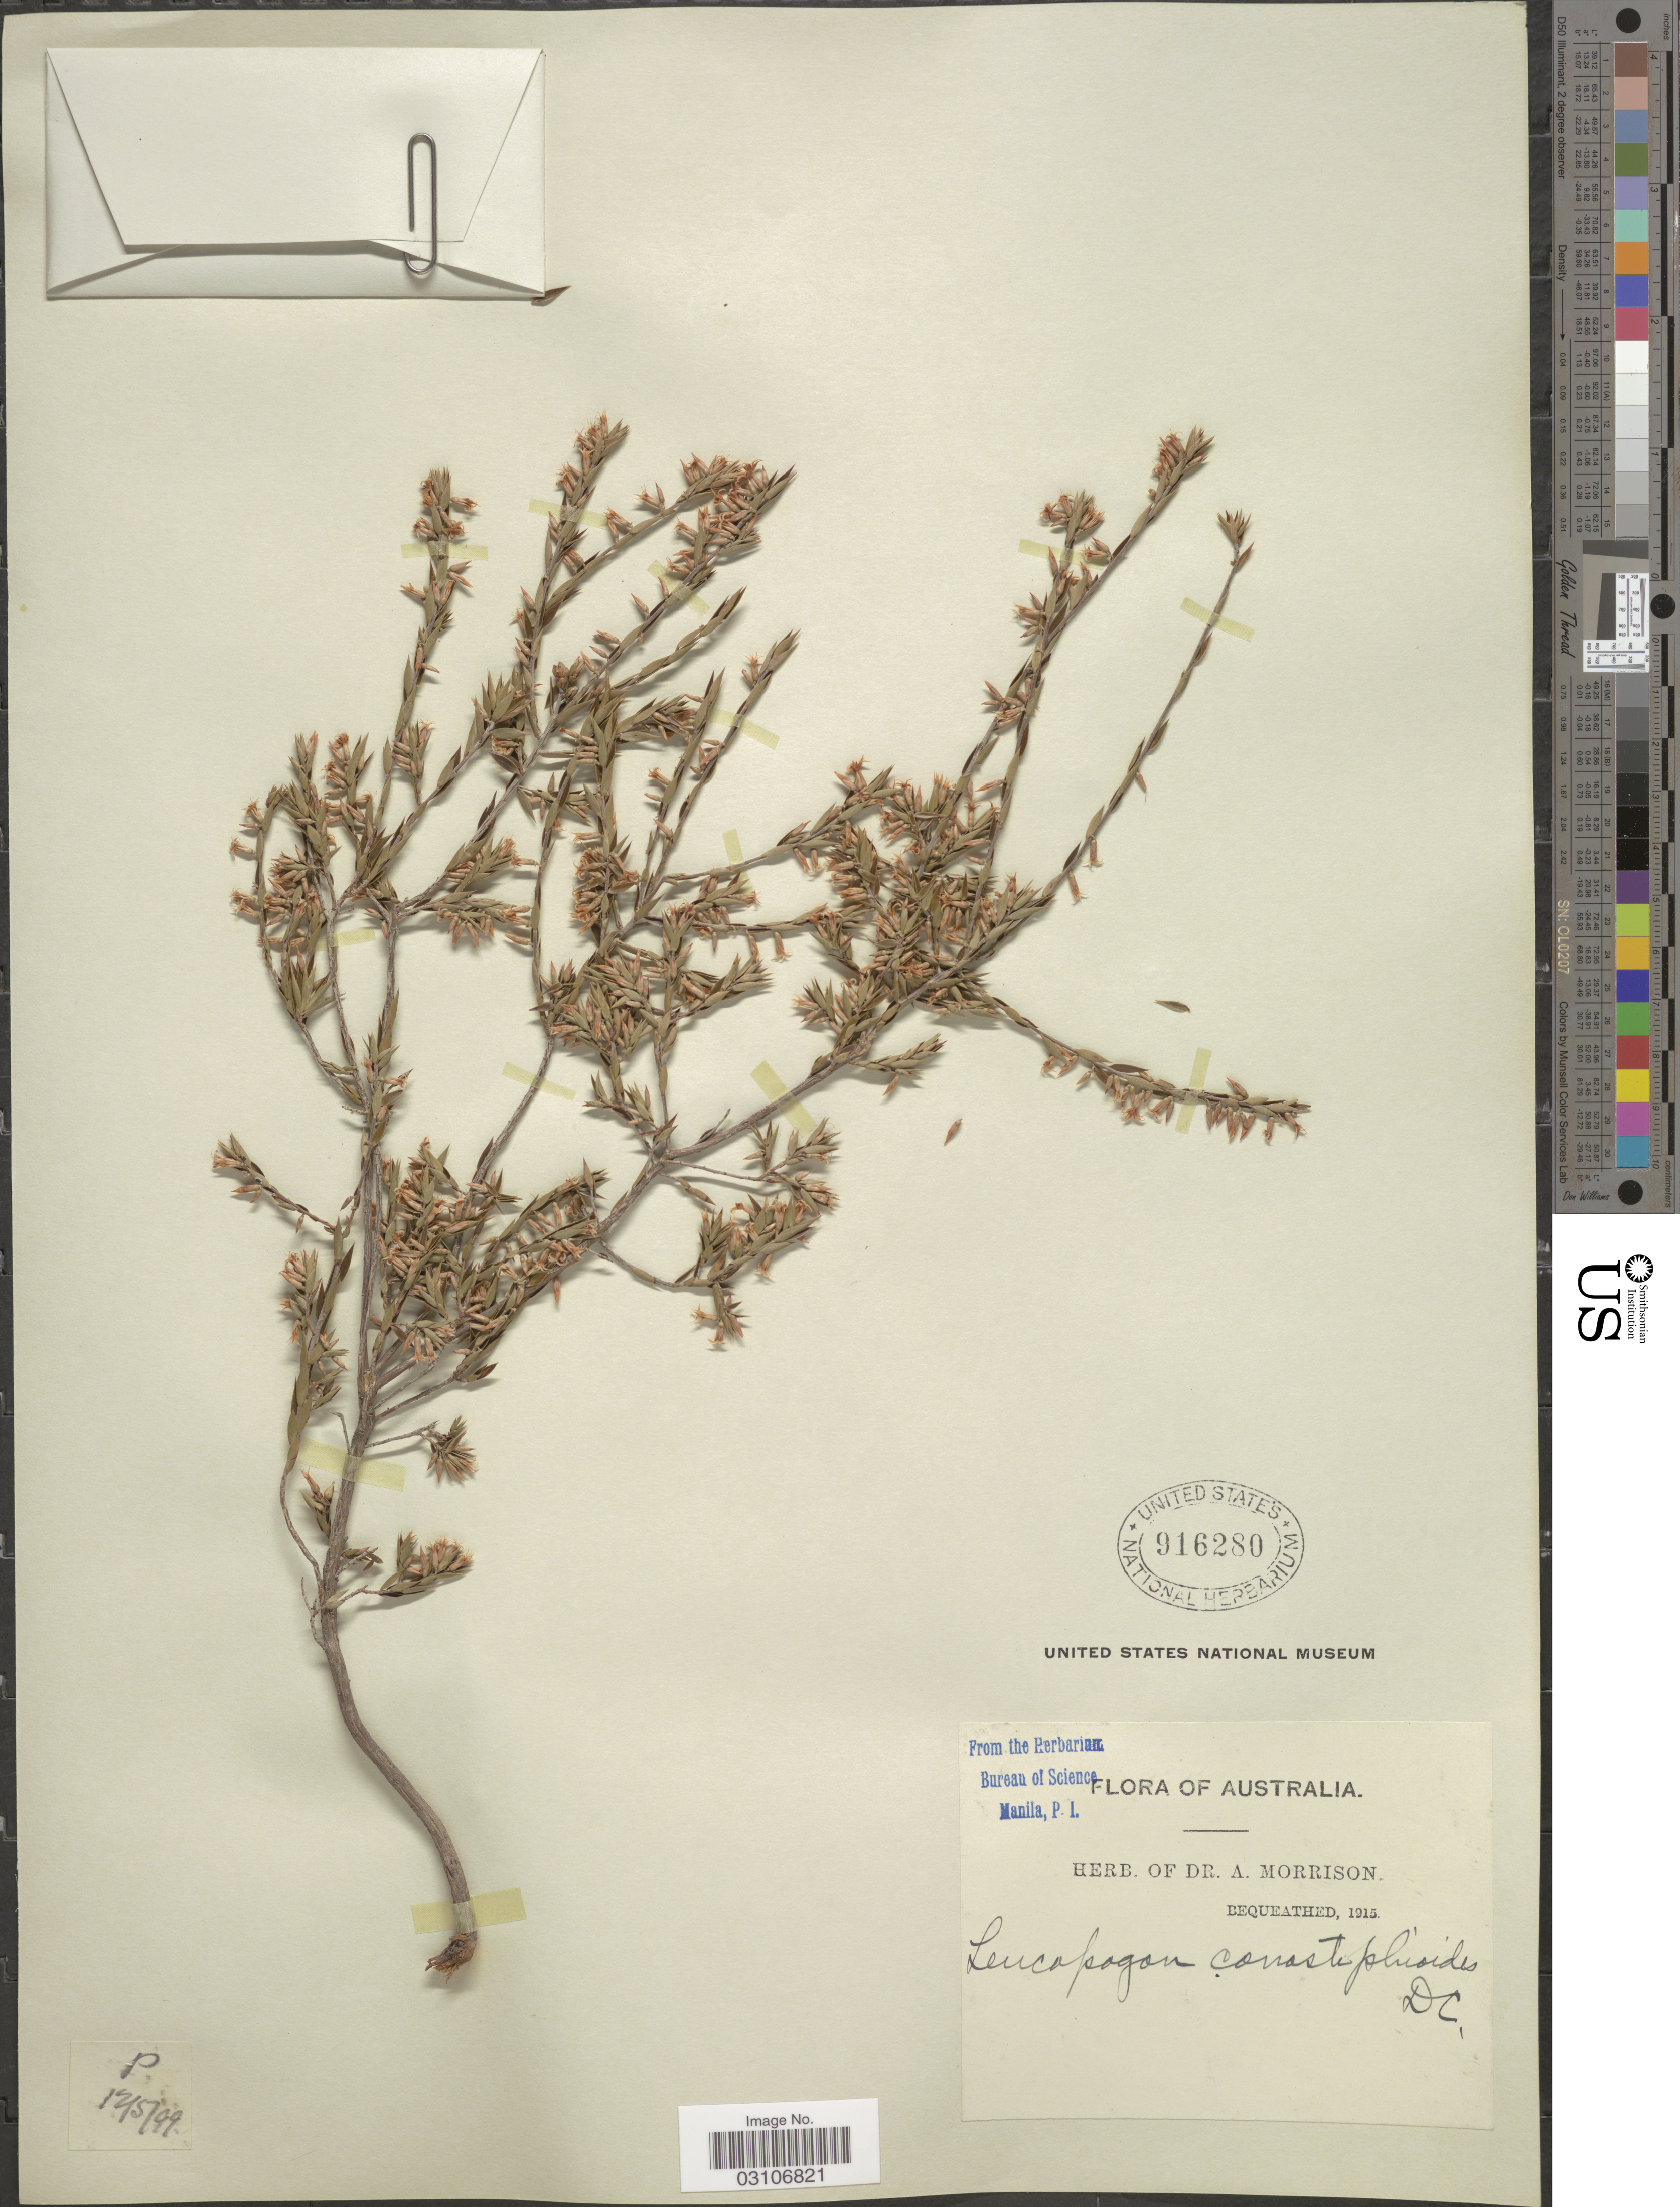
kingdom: Plantae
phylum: Tracheophyta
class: Magnoliopsida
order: Ericales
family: Ericaceae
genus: Leucopogon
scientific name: Leucopogon conostephioides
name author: DC.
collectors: ex herb. Dr. A. Morrison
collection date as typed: Transcribed d/m/y: 12/5/99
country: Australia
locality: P.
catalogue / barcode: US 916280